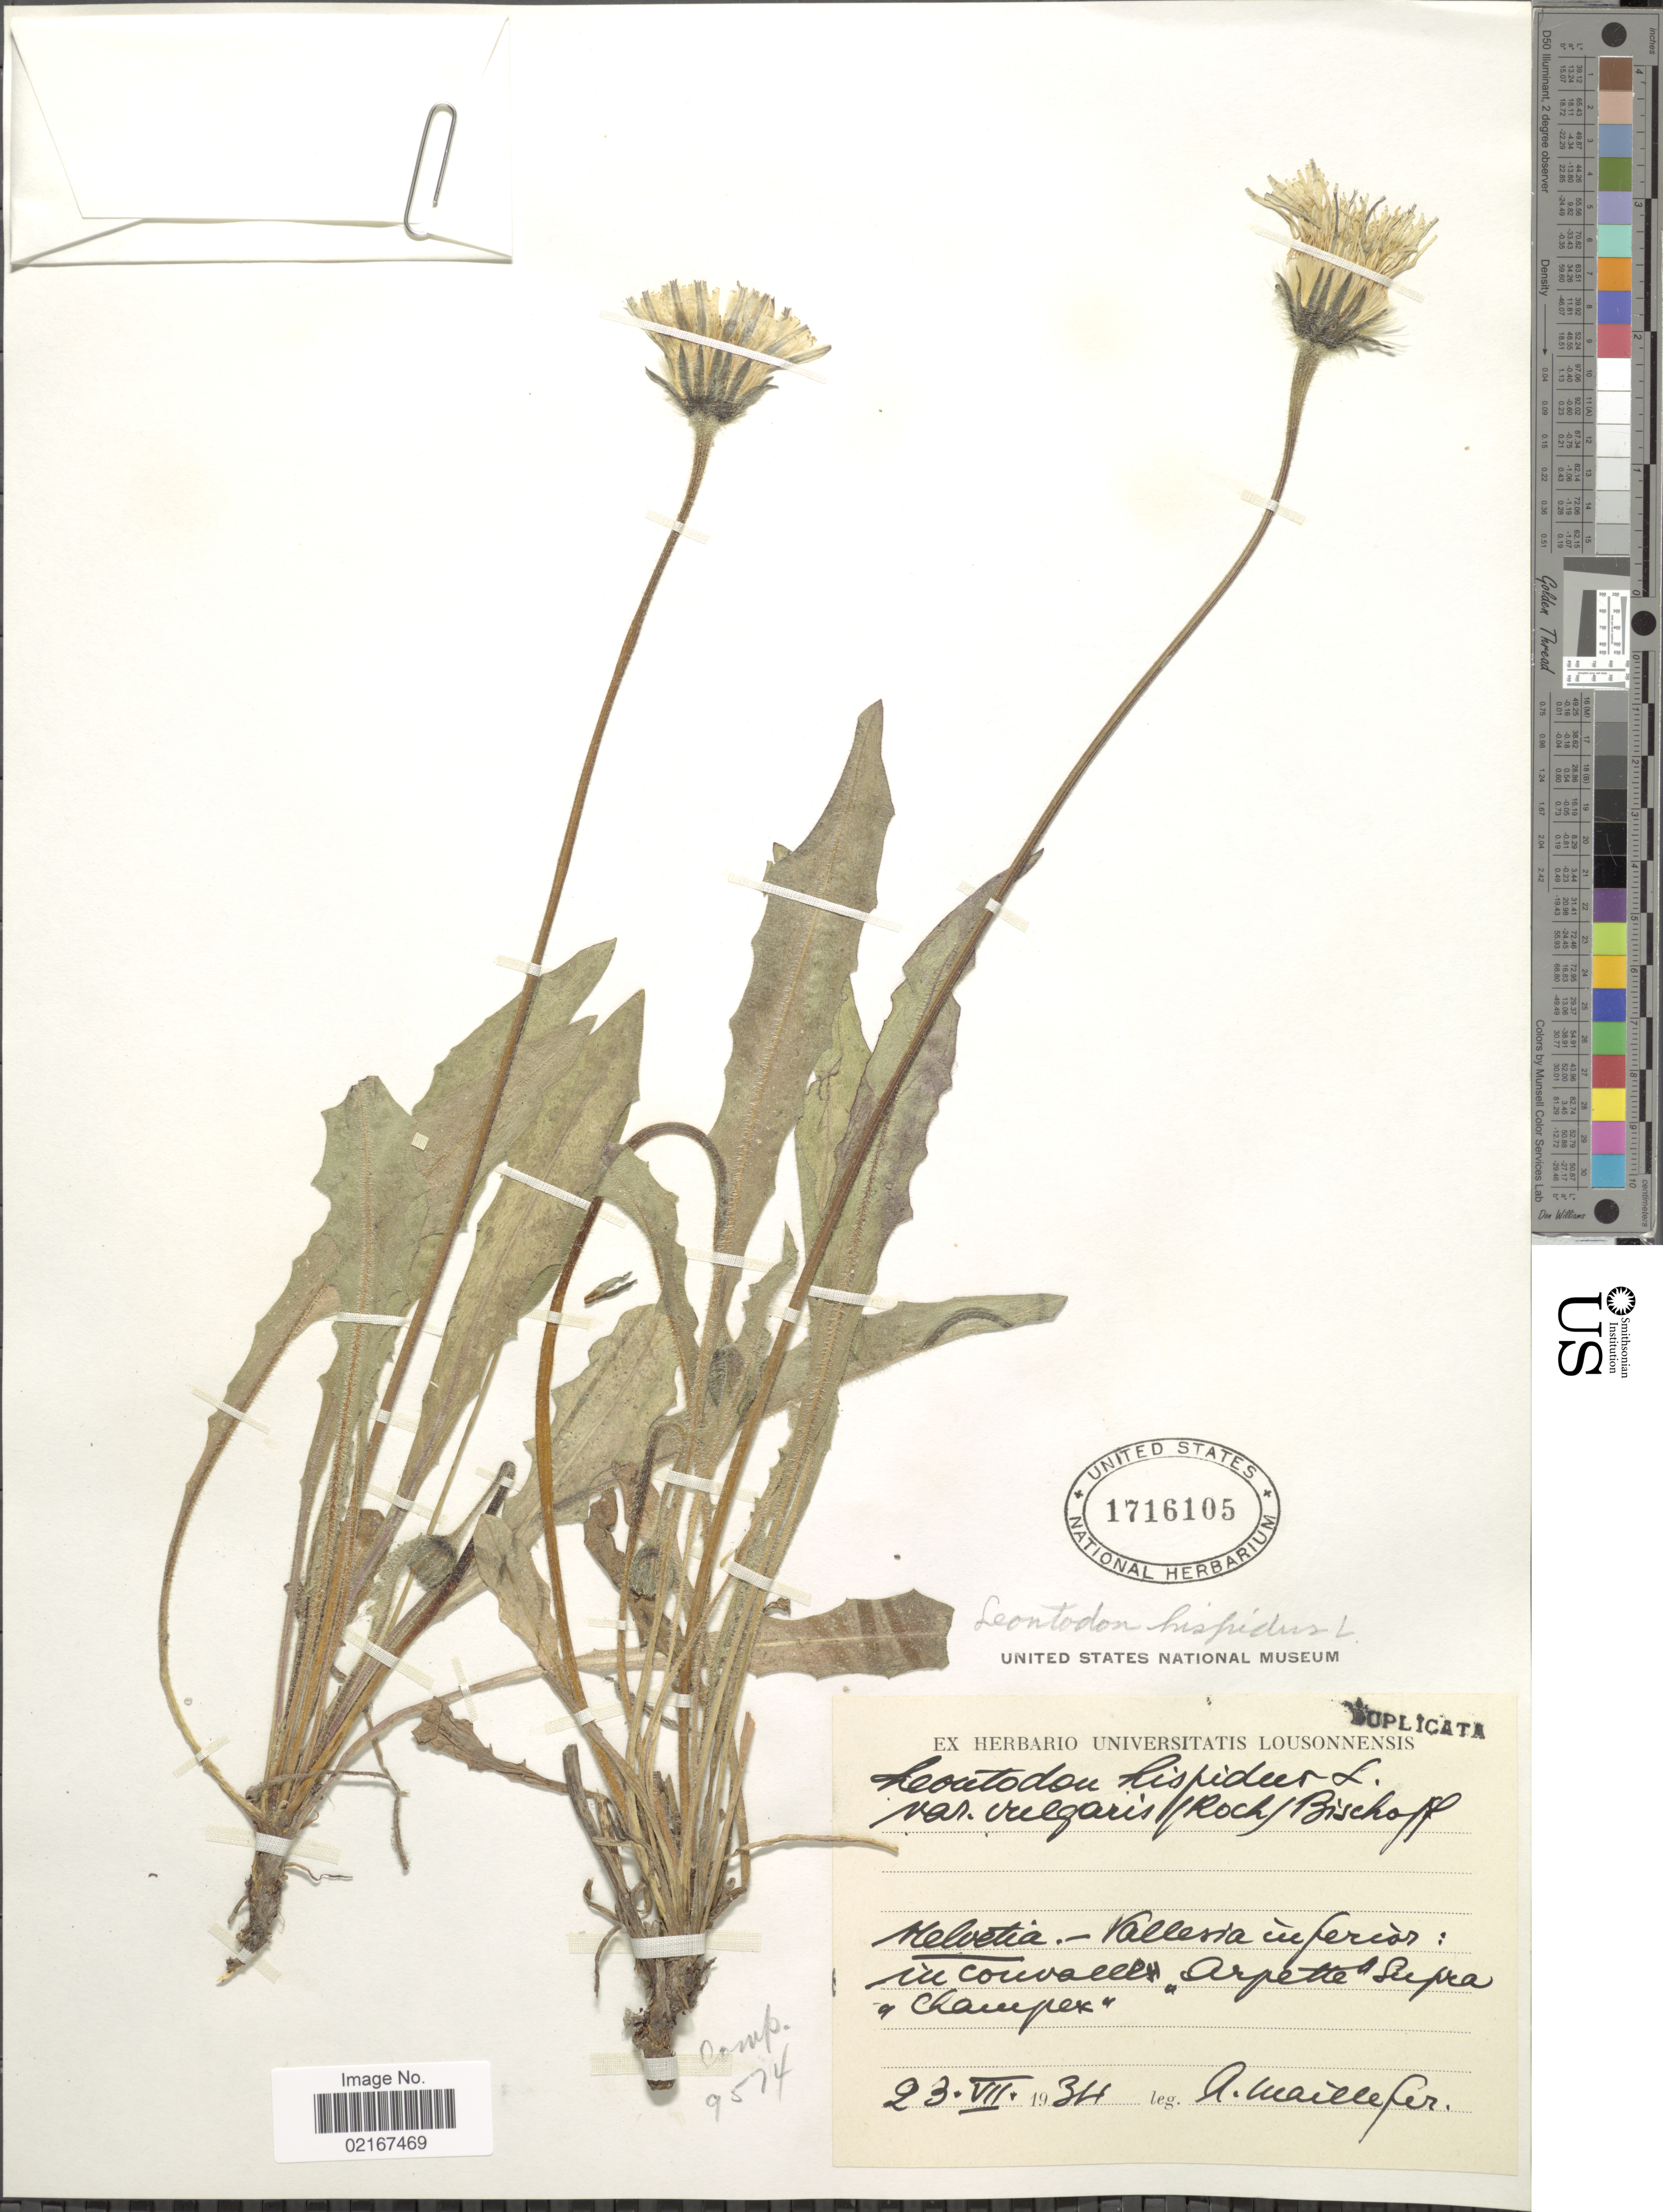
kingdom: Plantae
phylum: Tracheophyta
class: Magnoliopsida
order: Asterales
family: Asteraceae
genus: Leontodon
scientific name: Leontodon hispidus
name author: L.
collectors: A. Maillefer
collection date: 1934-07-23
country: Switzerland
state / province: Valais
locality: Helvetia, Vallesia inferior, in convalle Arpette Supra Champex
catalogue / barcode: US 1716105